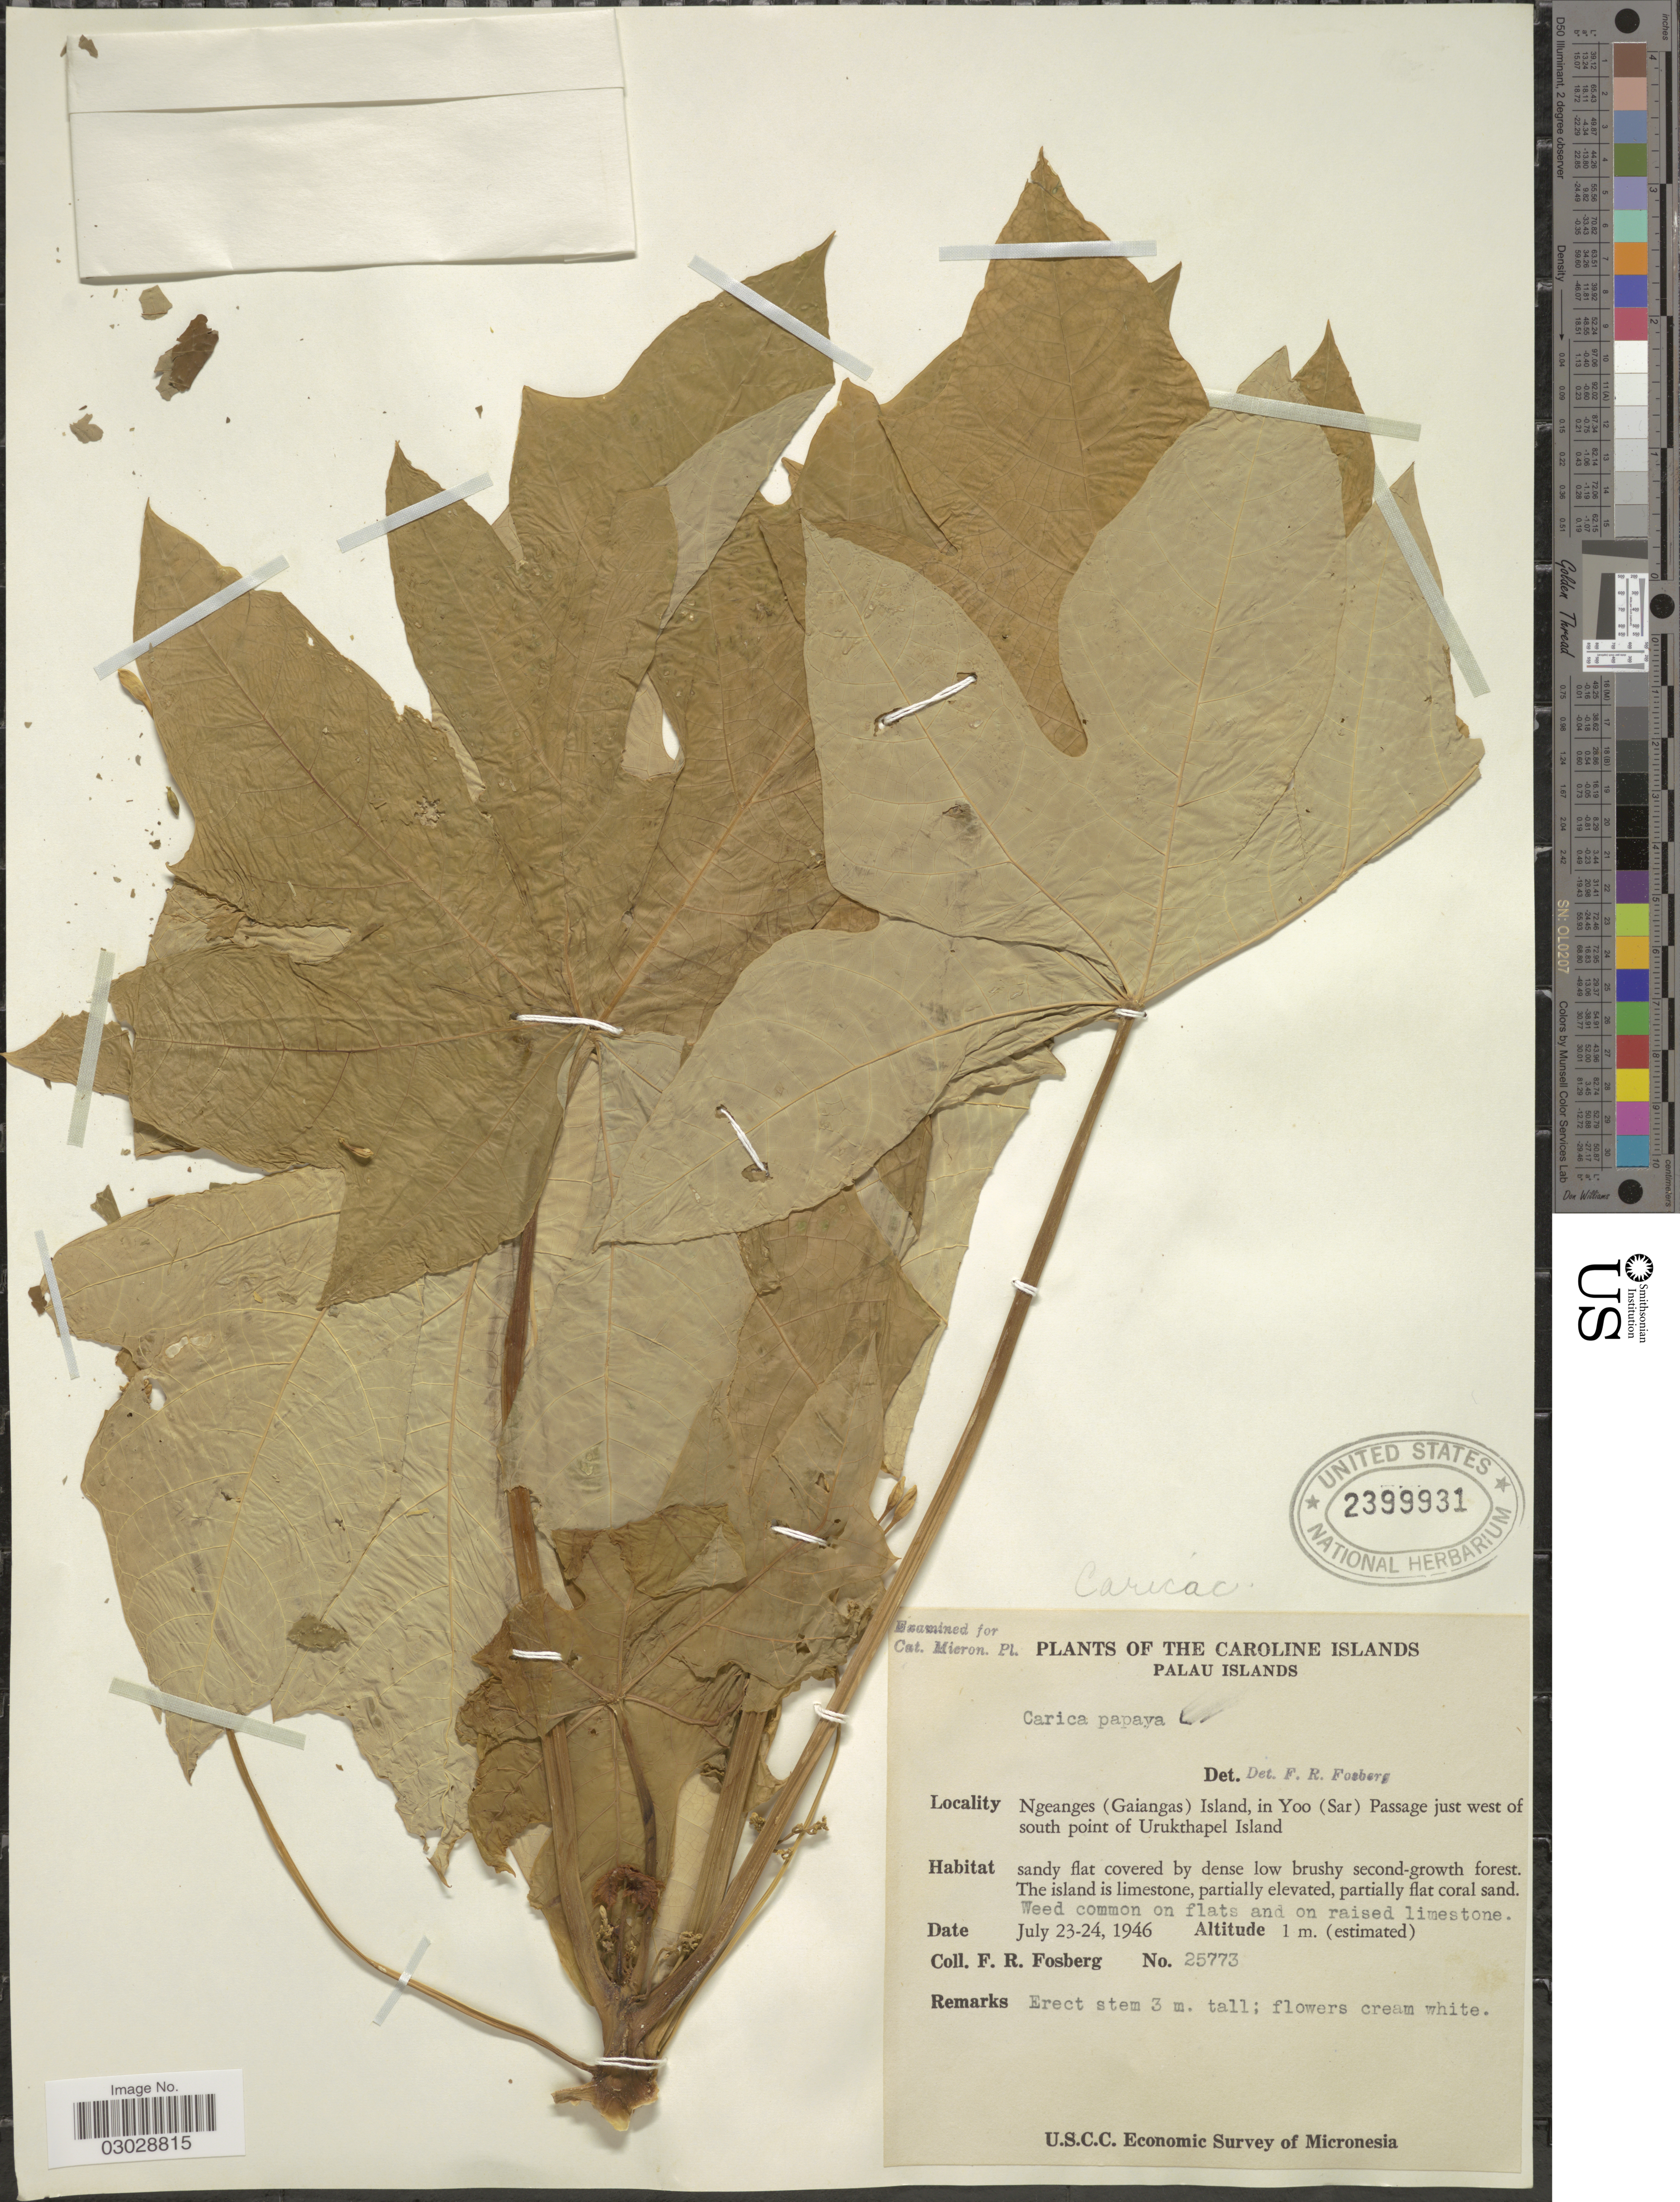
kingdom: Plantae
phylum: Tracheophyta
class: Magnoliopsida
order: Brassicales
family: Caricaceae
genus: Carica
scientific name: Carica papaya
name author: L.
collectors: F. R. Fosberg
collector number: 25773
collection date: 1946-07-23/1946-07-24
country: Palau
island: Ngeanges (Gaiangas)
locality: The Caroline Islands. Palau Islands. Ngeanges (Gaiangas) Island, in Yoo (Sar) Passage just west of south point of Urukthapel Island. Micronesia.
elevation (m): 1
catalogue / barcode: US 2399931